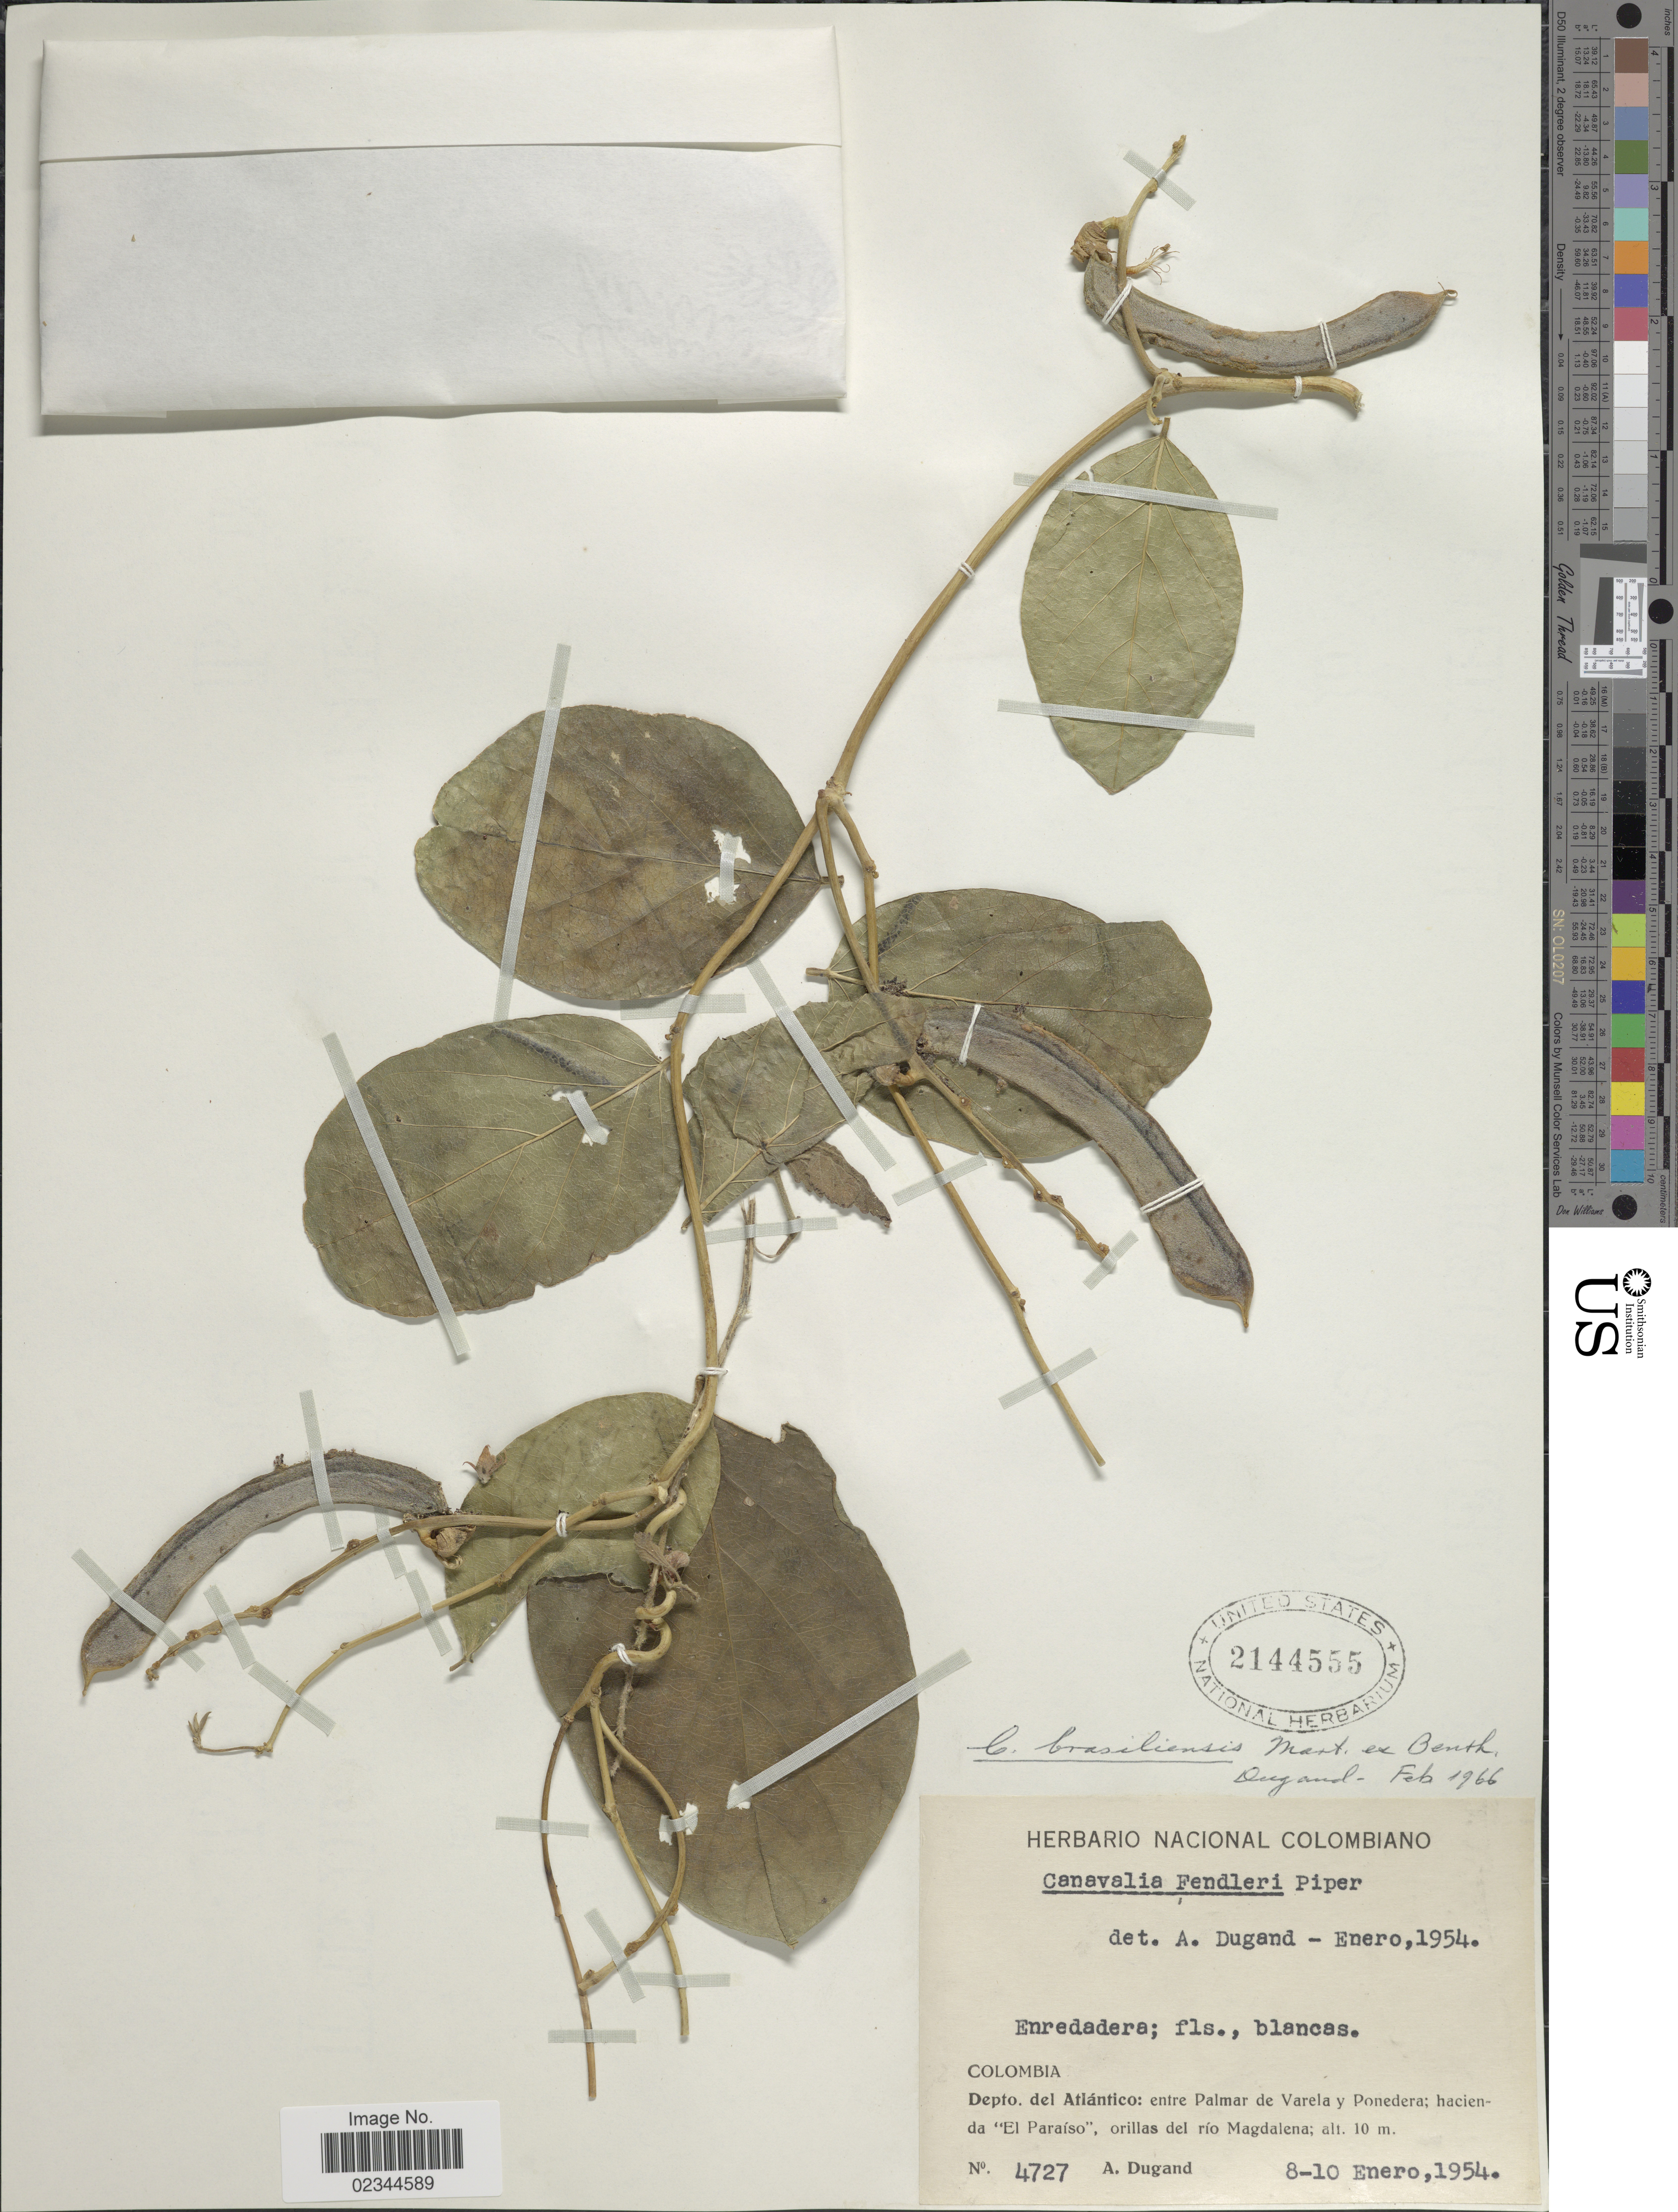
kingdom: Plantae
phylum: Tracheophyta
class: Magnoliopsida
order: Fabales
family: Fabaceae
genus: Canavalia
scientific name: Canavalia brasiliensis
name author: Mart. ex Benth.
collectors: A. Dugand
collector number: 4727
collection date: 1954-01-08/1954-01-10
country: Colombia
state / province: Atlántico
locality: Entre Palmar de Varela y Ponedera, hacienda El Paraiso, orillas del Rio Magdalena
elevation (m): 10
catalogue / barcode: US 2144555